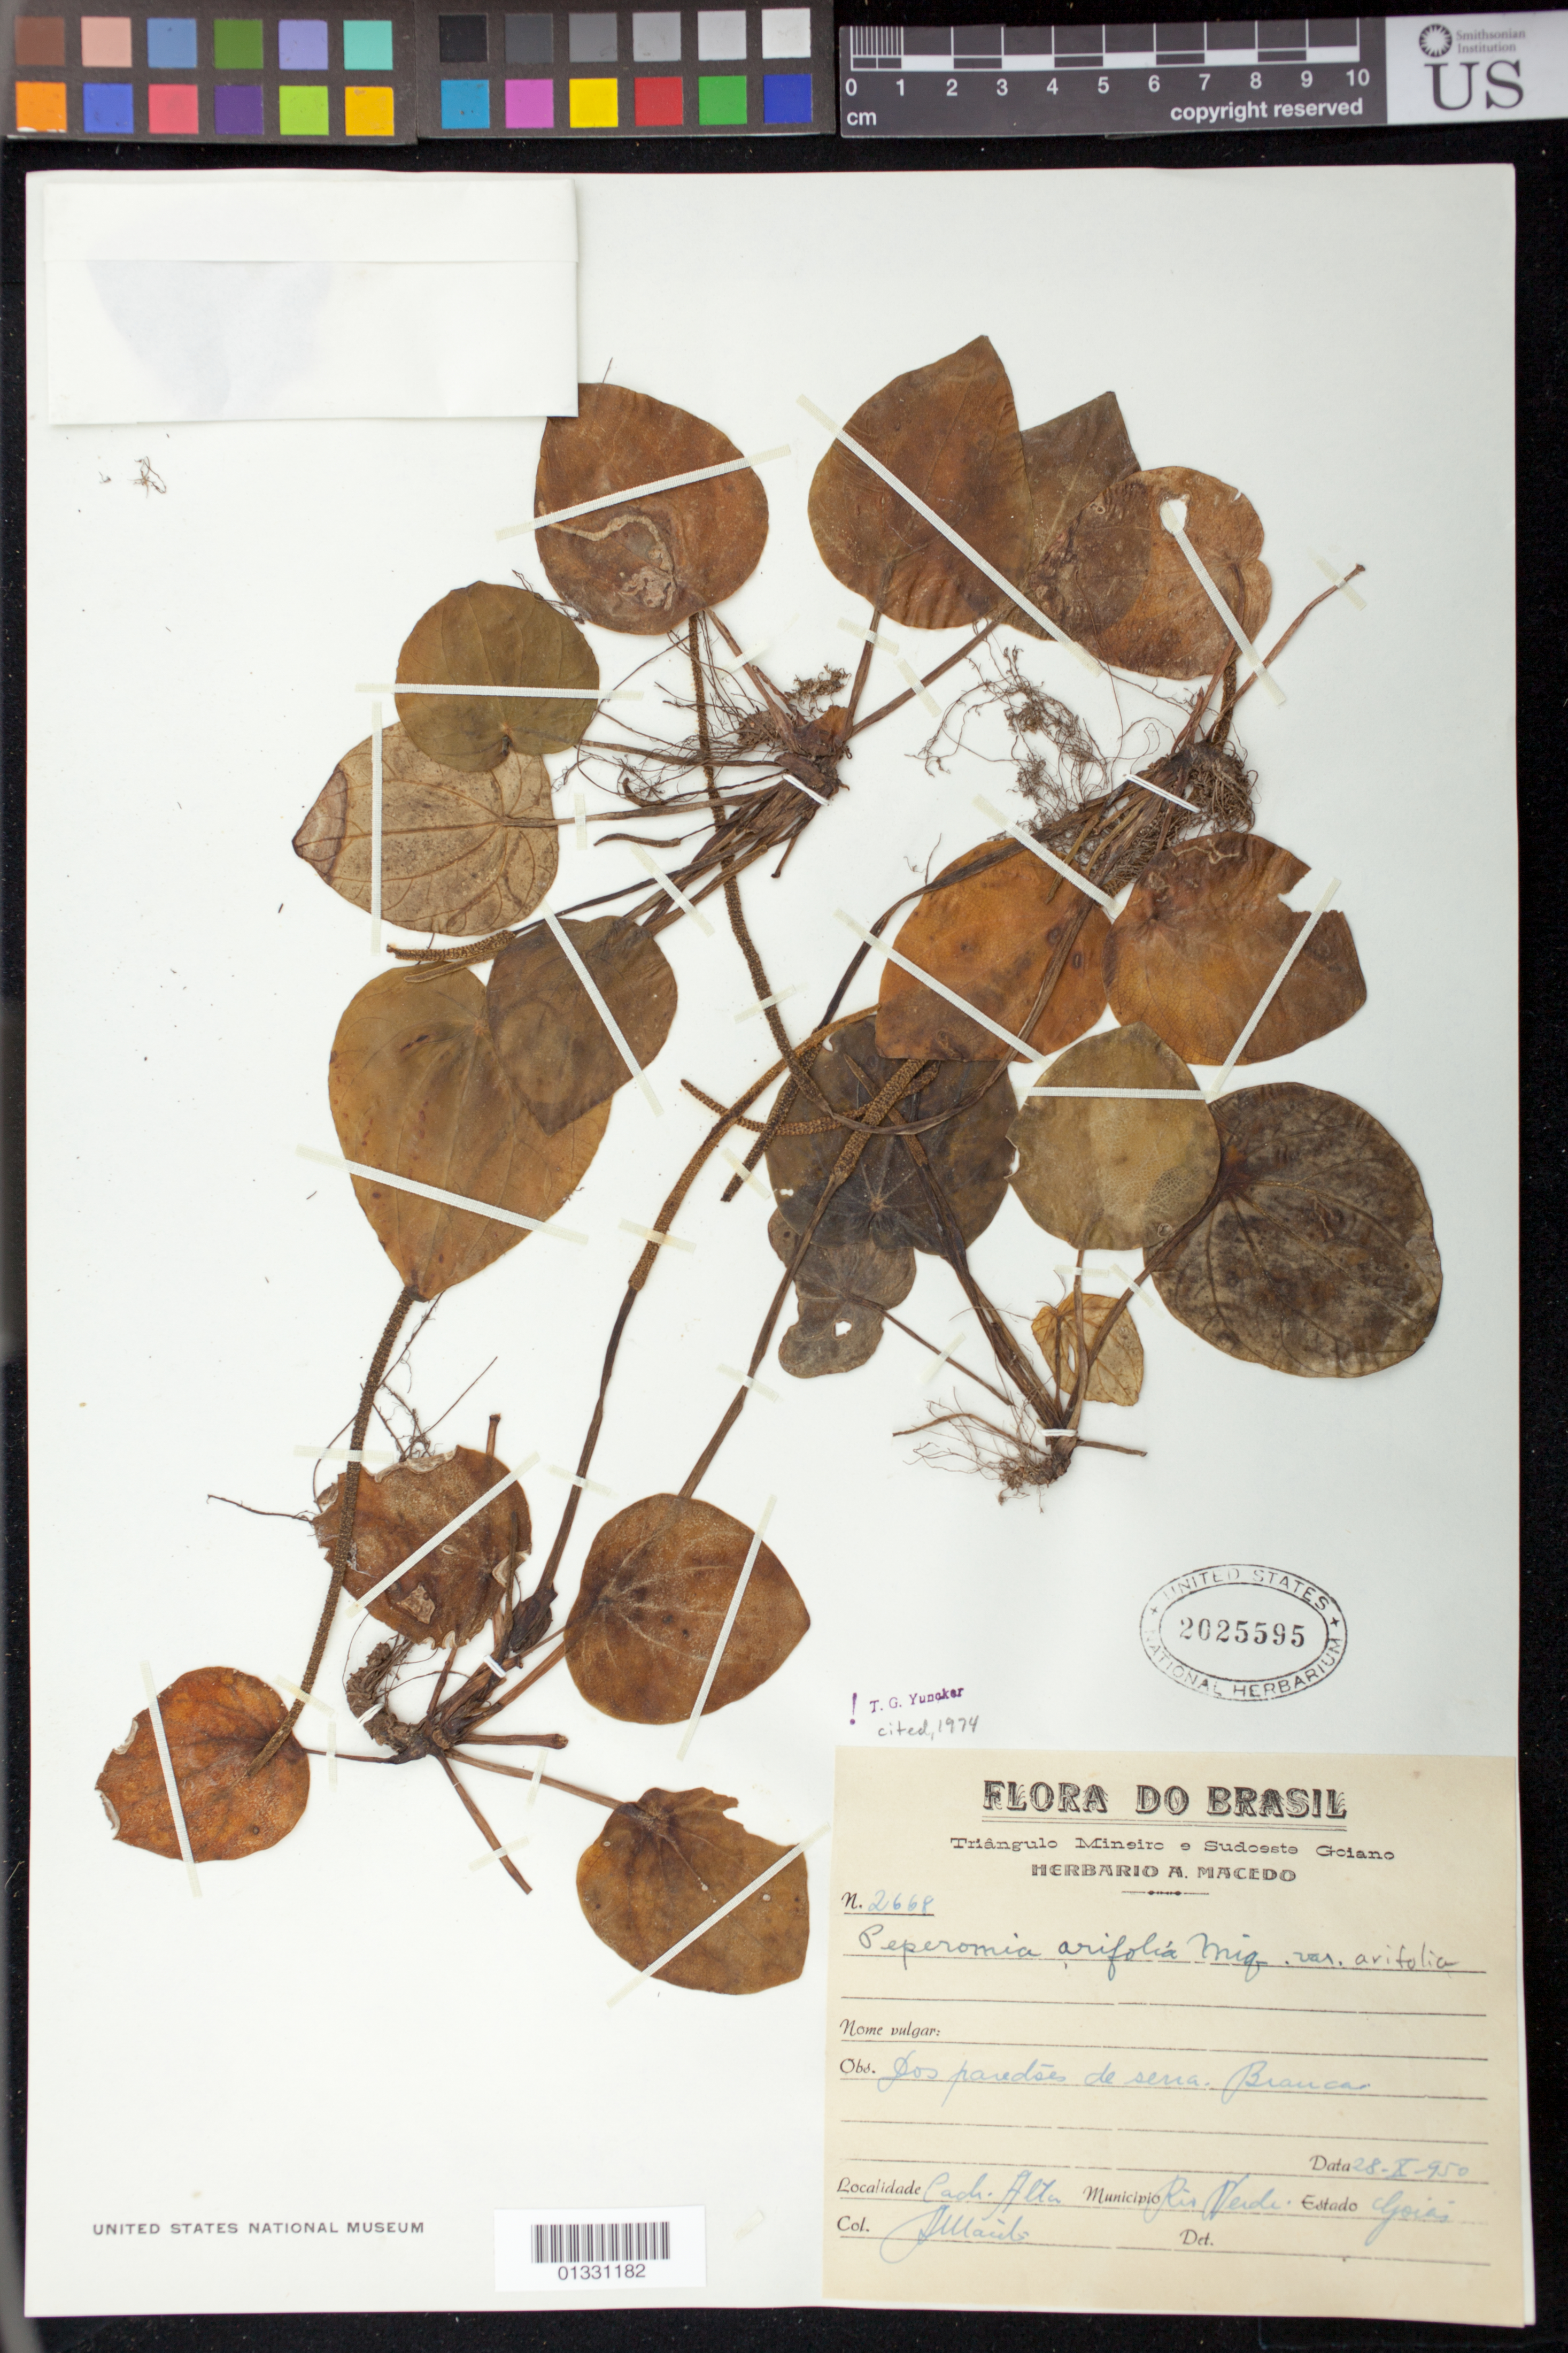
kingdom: Plantae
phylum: Tracheophyta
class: Magnoliopsida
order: Piperales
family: Piperaceae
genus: Peperomia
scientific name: Peperomia arifolia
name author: Miq.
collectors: A. Macedo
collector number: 2668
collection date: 1950-10-28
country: Brazil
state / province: Goiás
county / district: Cachoeira Alta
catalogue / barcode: US 2025595